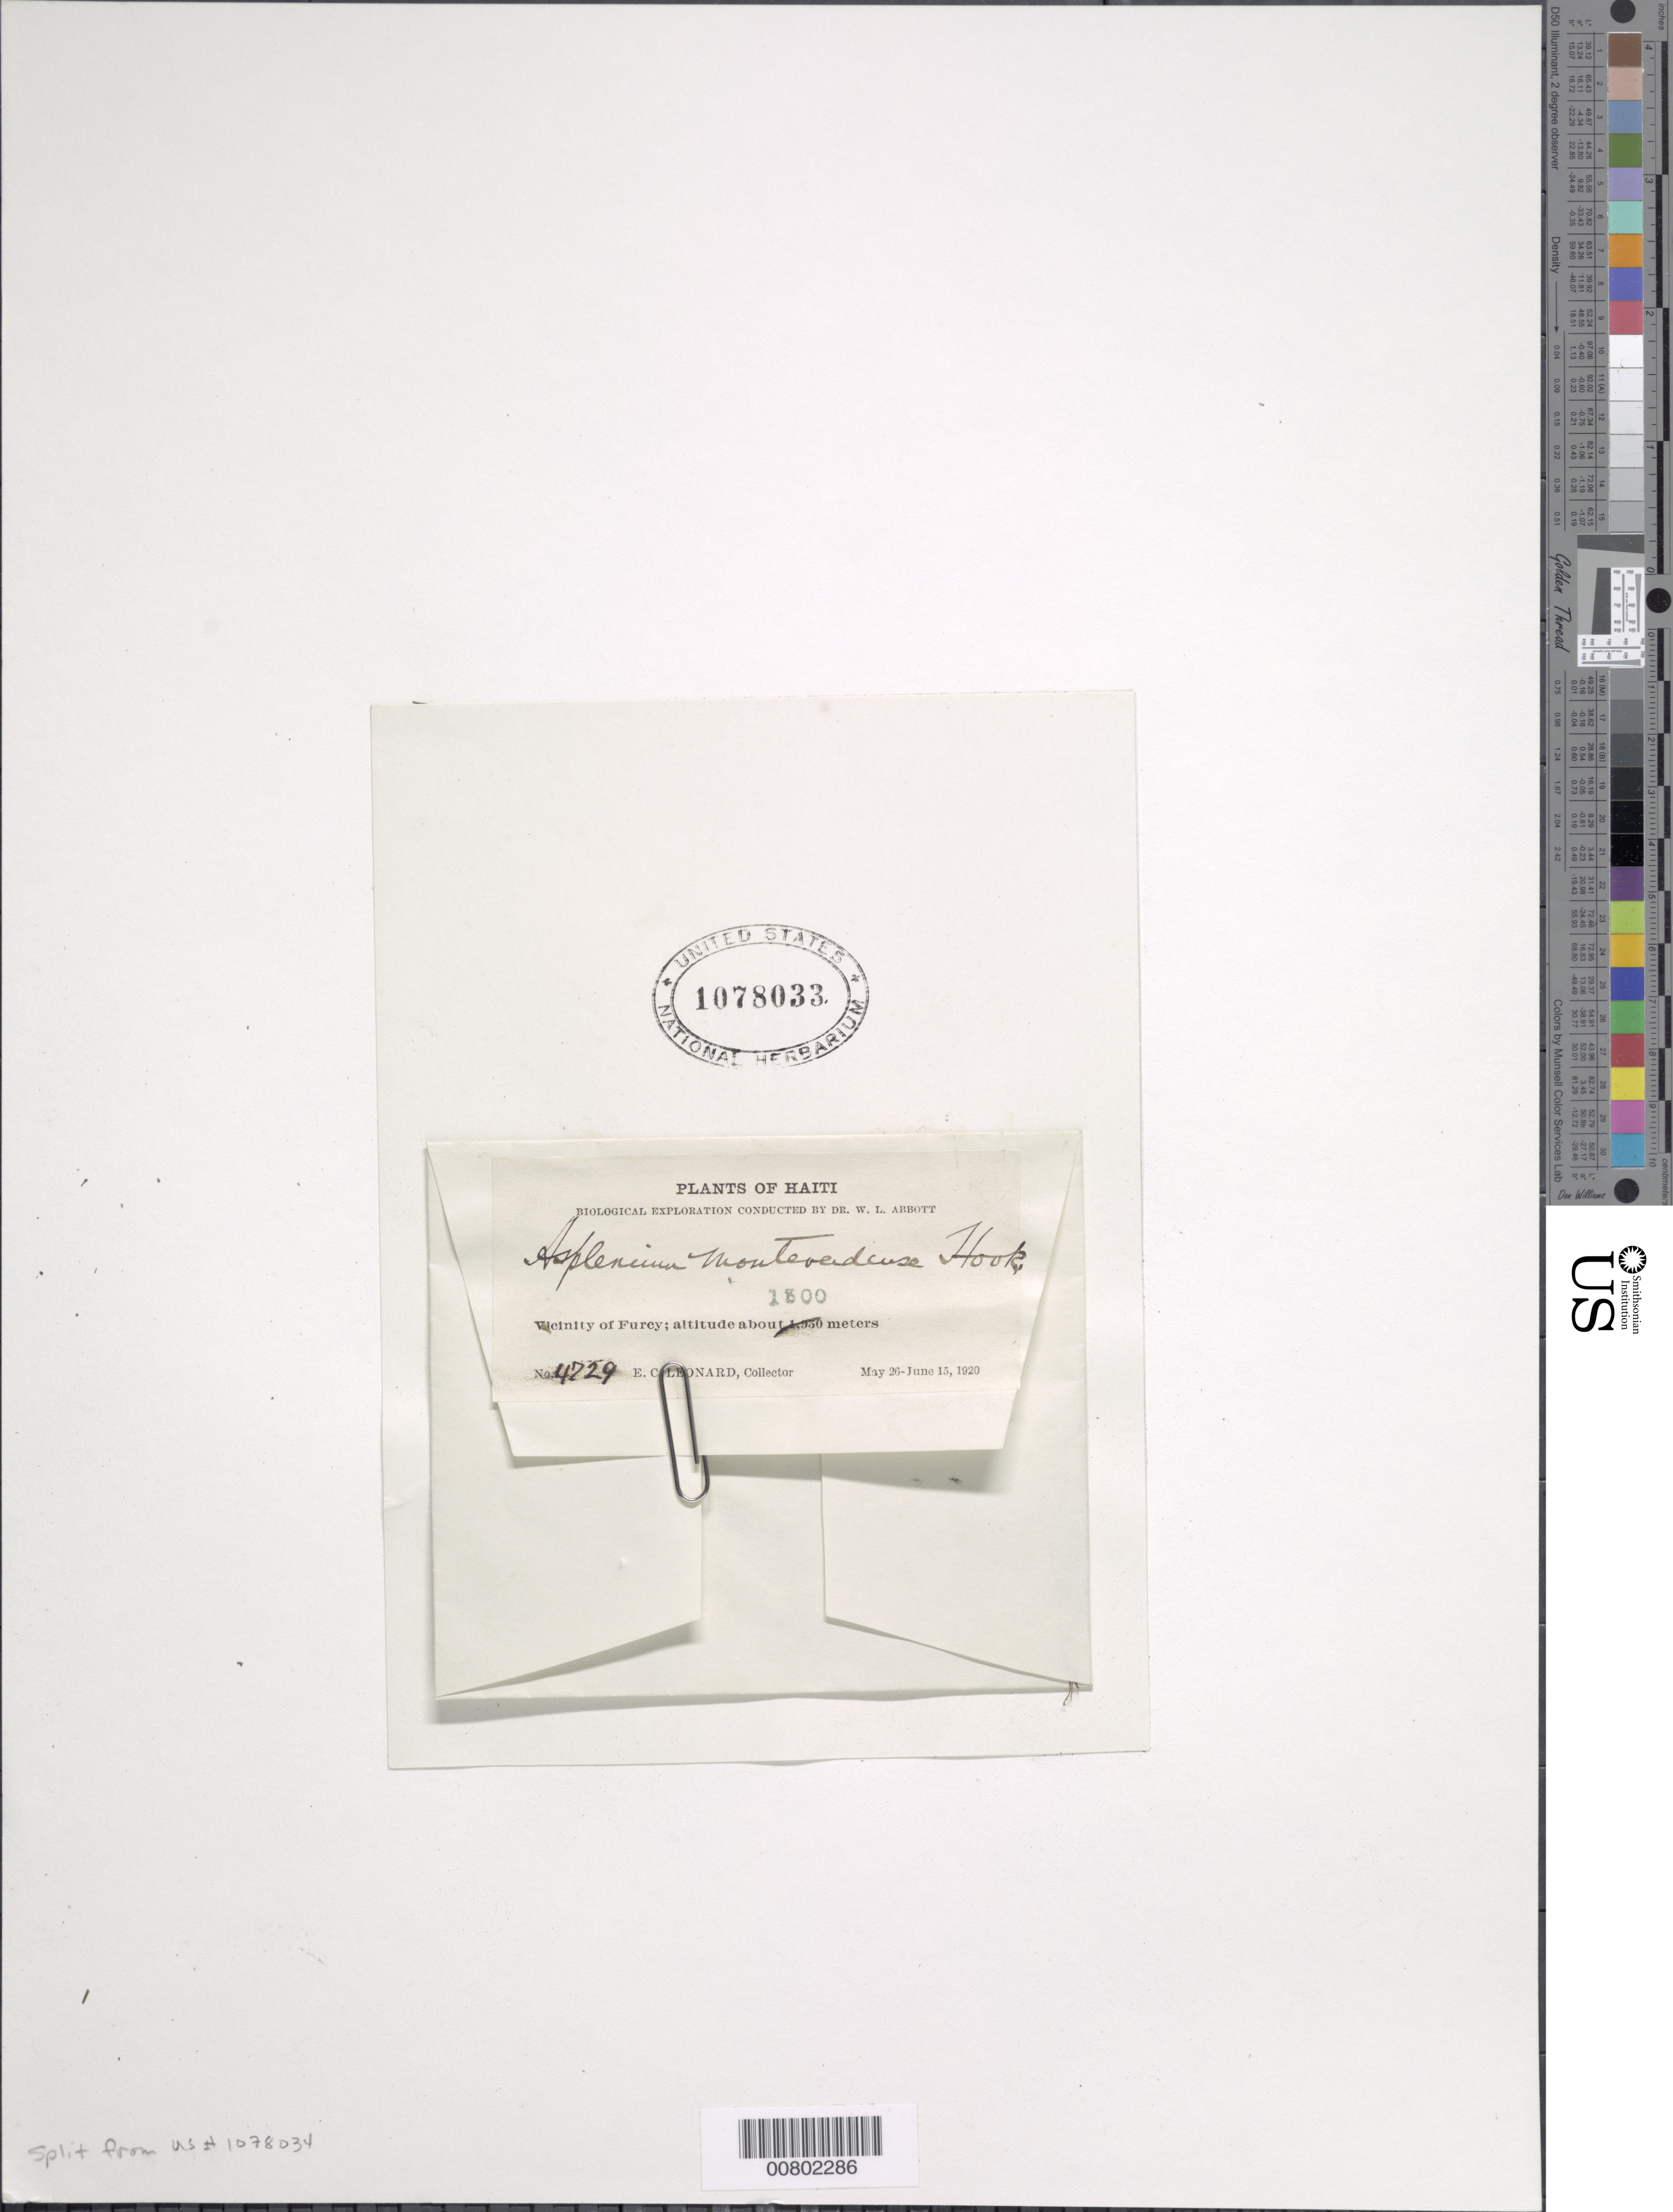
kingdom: Plantae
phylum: Tracheophyta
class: Polypodiopsida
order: Polypodiales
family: Aspleniaceae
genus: Asplenium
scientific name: Asplenium myriophyllum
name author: (Sw.) C. Presl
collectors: E. C. Leonard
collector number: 4729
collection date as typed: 26 May 1920 to 15 Jun 1920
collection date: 1920-05-26/1920-06-15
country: Haiti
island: Hispaniola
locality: Furcy vicinity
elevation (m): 1300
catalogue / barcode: US 1078033